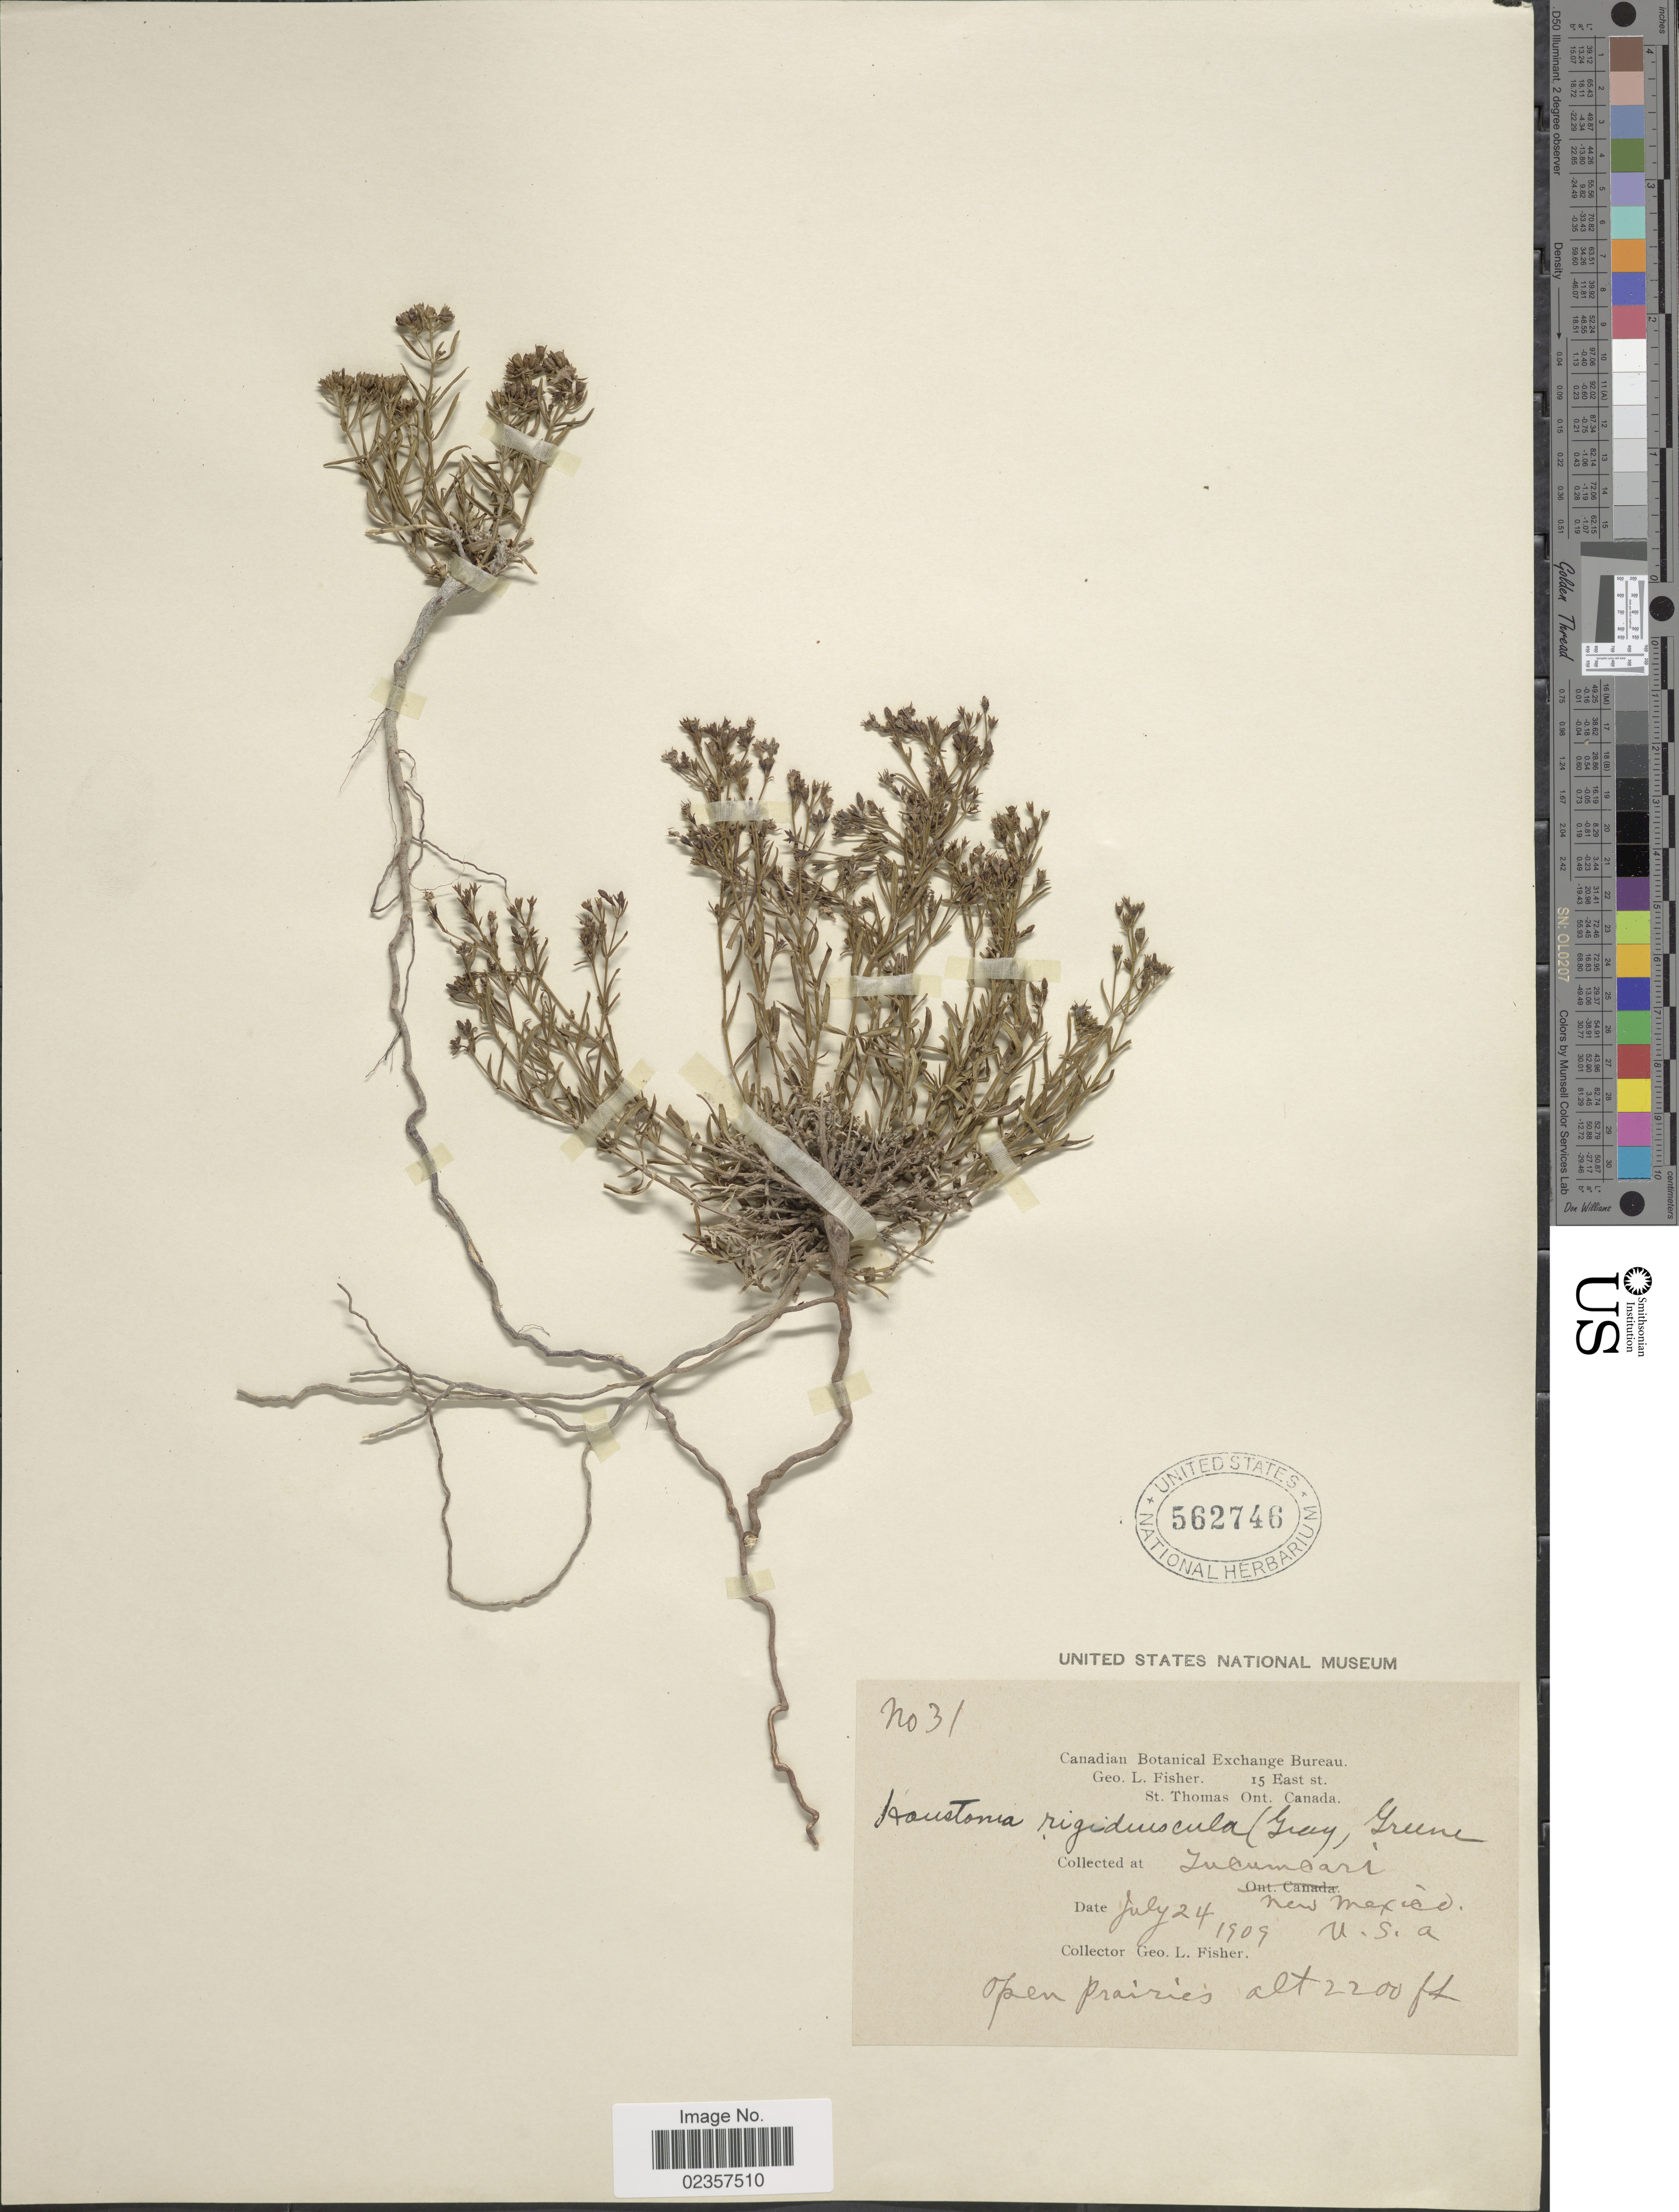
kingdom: Plantae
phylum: Tracheophyta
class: Magnoliopsida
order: Gentianales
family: Rubiaceae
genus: Houstonia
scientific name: Houstonia nigricans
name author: (Lam.) Fernald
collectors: G. L. Fisher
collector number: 31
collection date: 1909-07-24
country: United States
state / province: New Mexico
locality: Tucumcari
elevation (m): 671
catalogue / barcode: US 562746